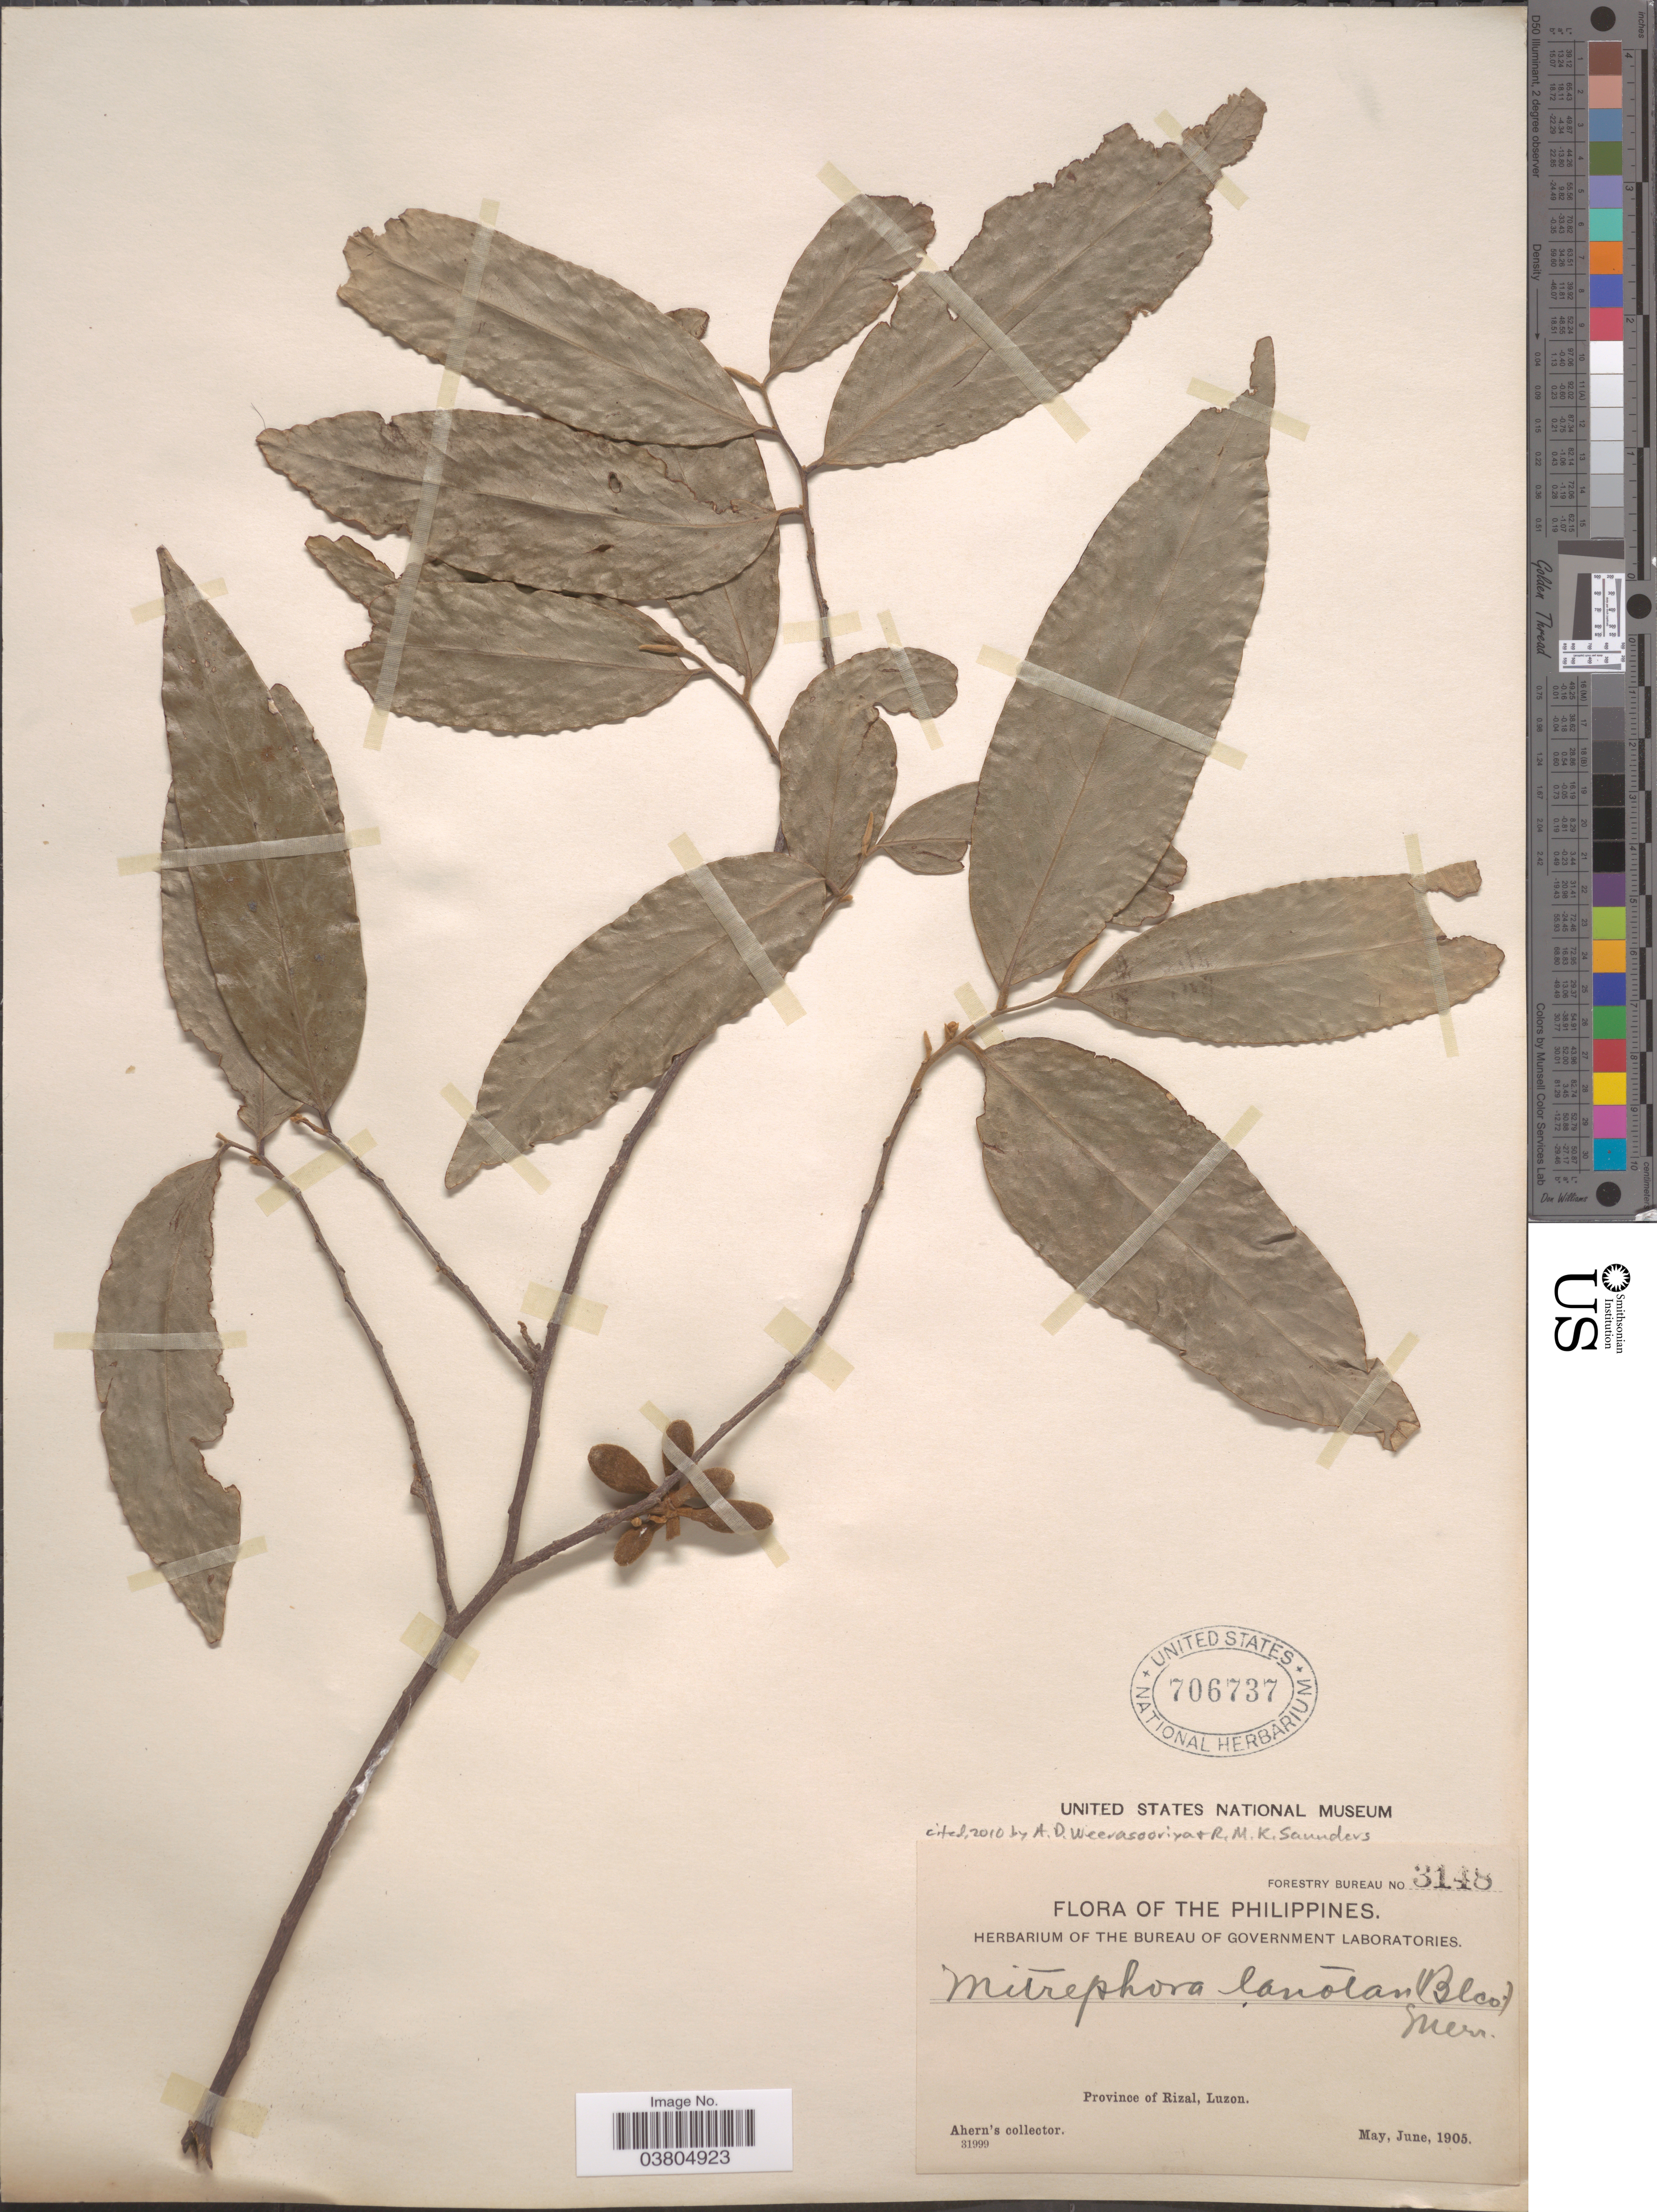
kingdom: Plantae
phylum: Tracheophyta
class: Magnoliopsida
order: Magnoliales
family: Annonaceae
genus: Mitrephora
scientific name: Mitrephora lanotan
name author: (Blanco) Merr.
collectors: Ahern's collector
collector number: Forestry Bureau 3148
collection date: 1905-05/1905-06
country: Philippines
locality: Province of Rizal, Luzon.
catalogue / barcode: US 706737